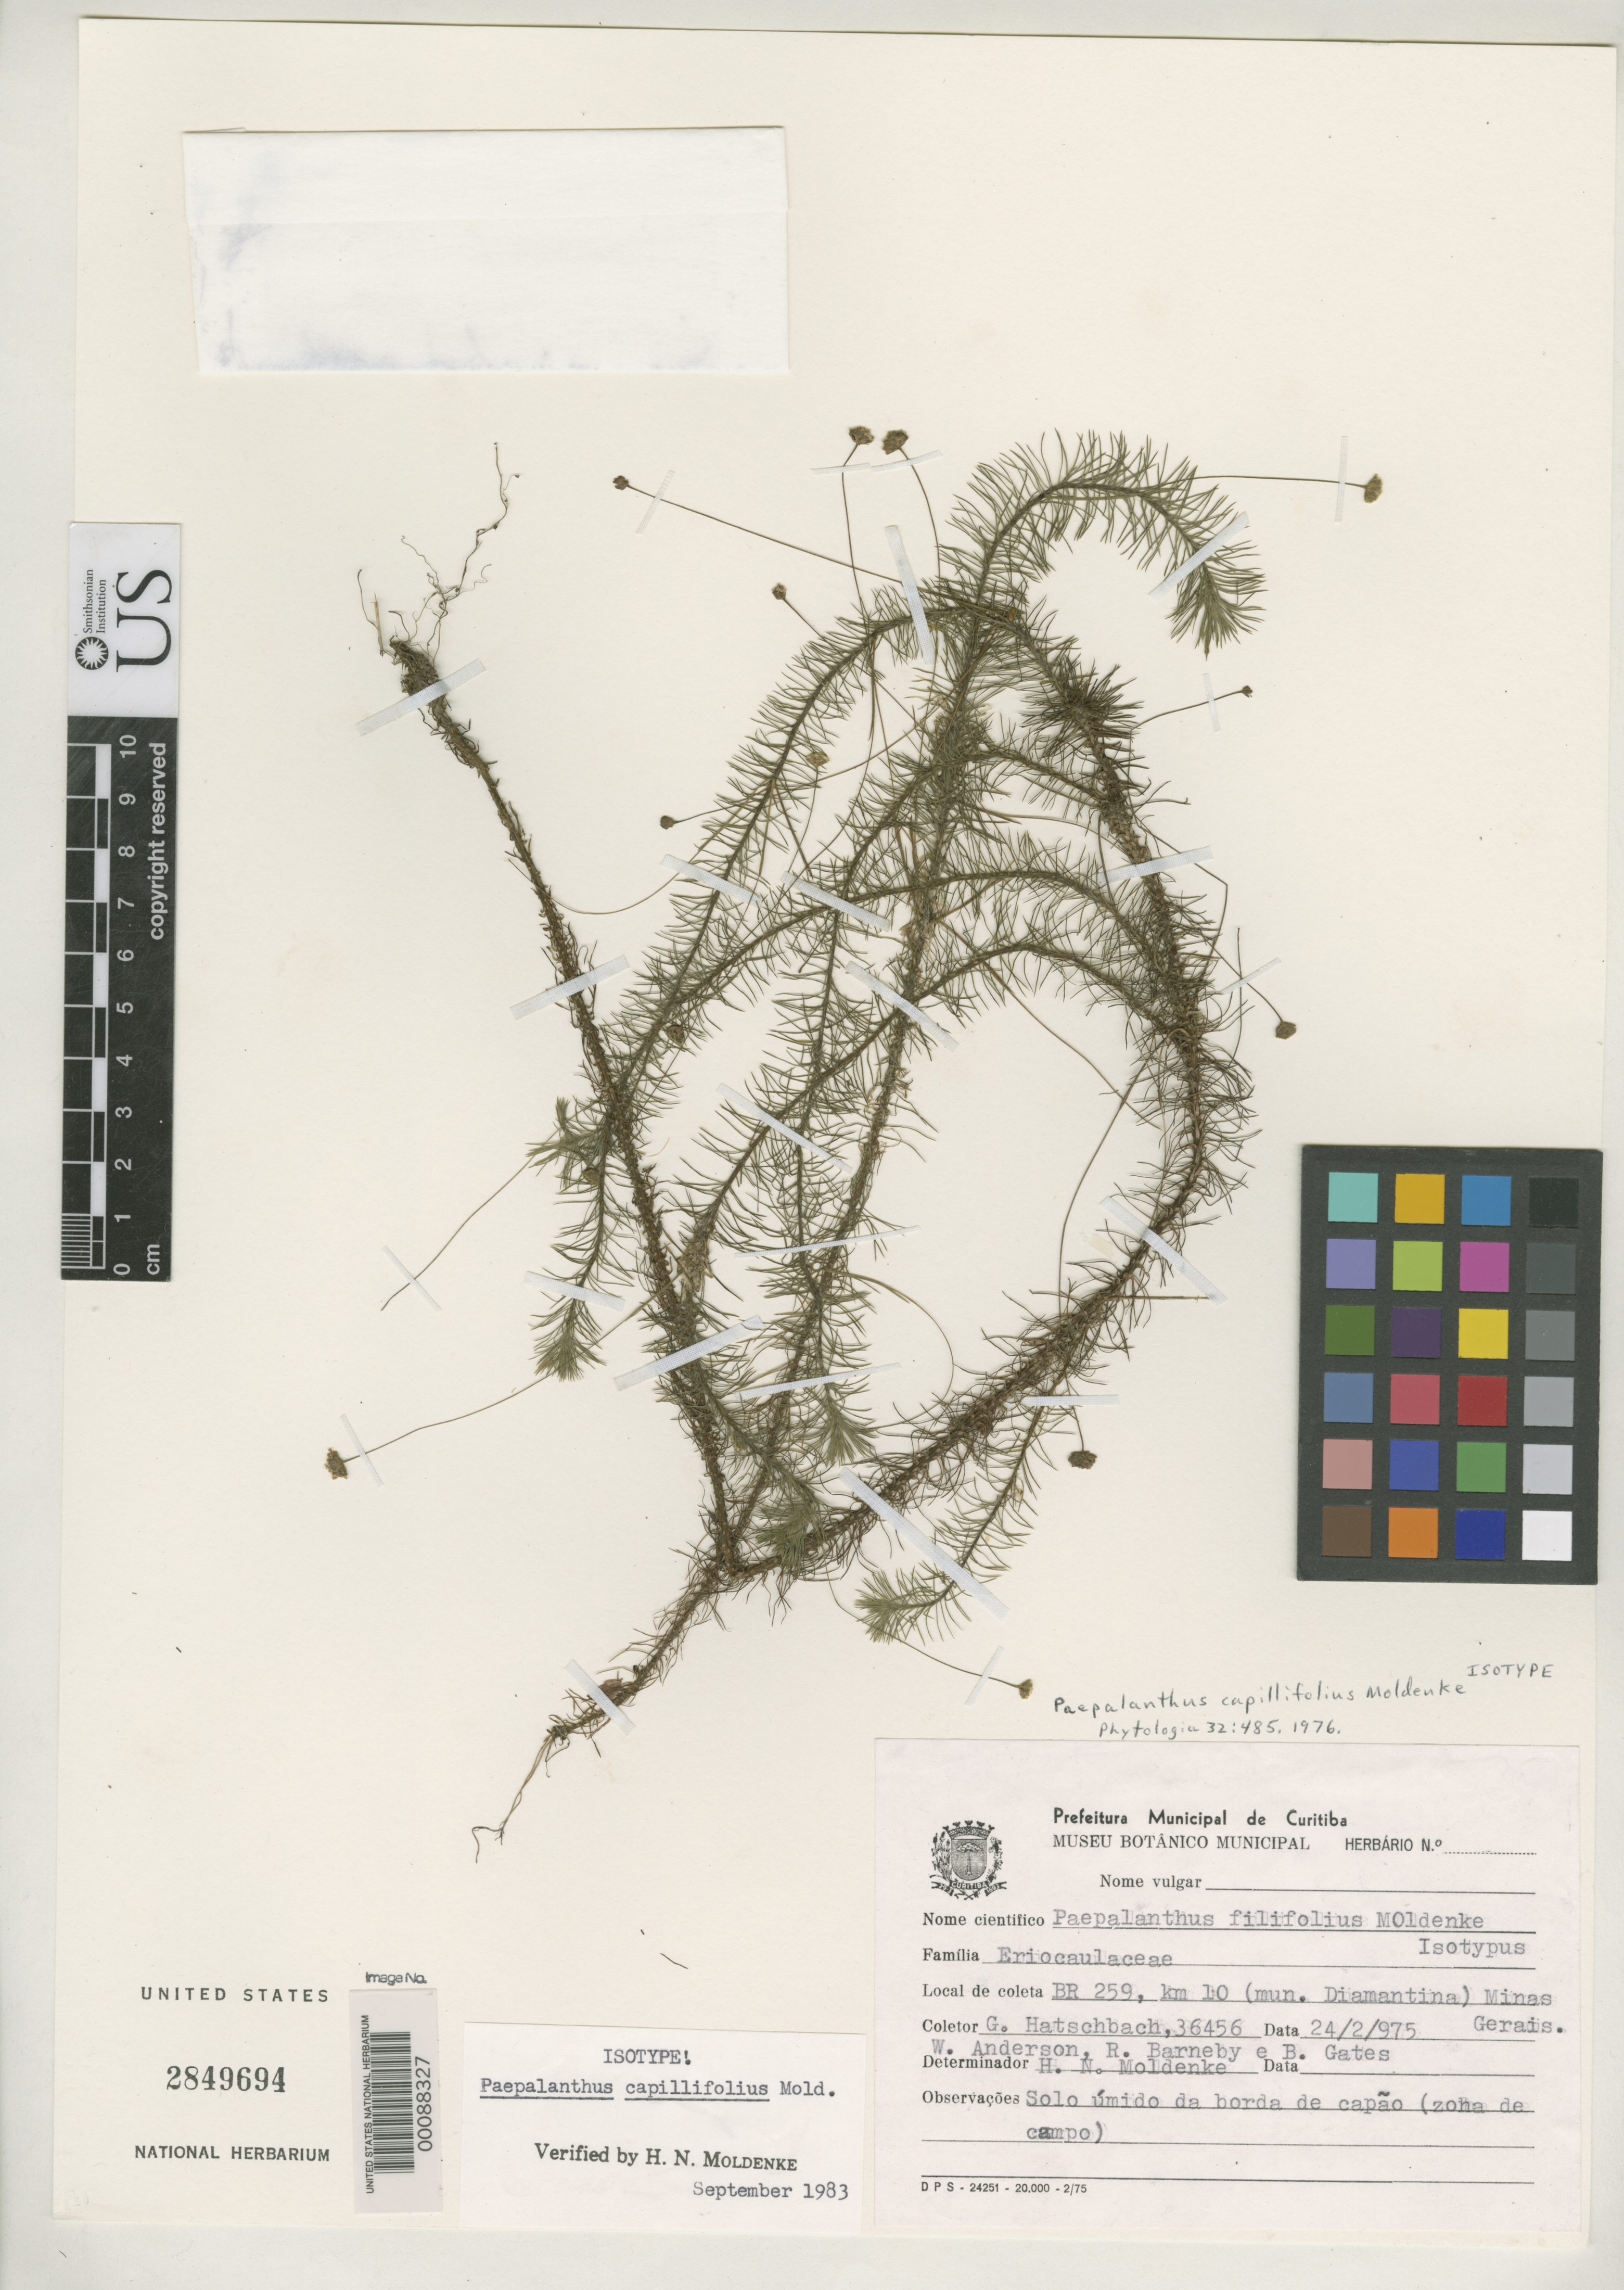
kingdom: Plantae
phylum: Tracheophyta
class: Liliopsida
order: Poales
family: Eriocaulaceae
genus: Paepalanthus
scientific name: Paepalanthus capillifolius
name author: Moldenke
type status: Isotype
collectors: G. Hatschbach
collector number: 36456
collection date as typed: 24 Feb 1975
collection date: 1975-02-24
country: Brazil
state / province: Minas Gerais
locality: Diamantina.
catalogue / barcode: US 2849694